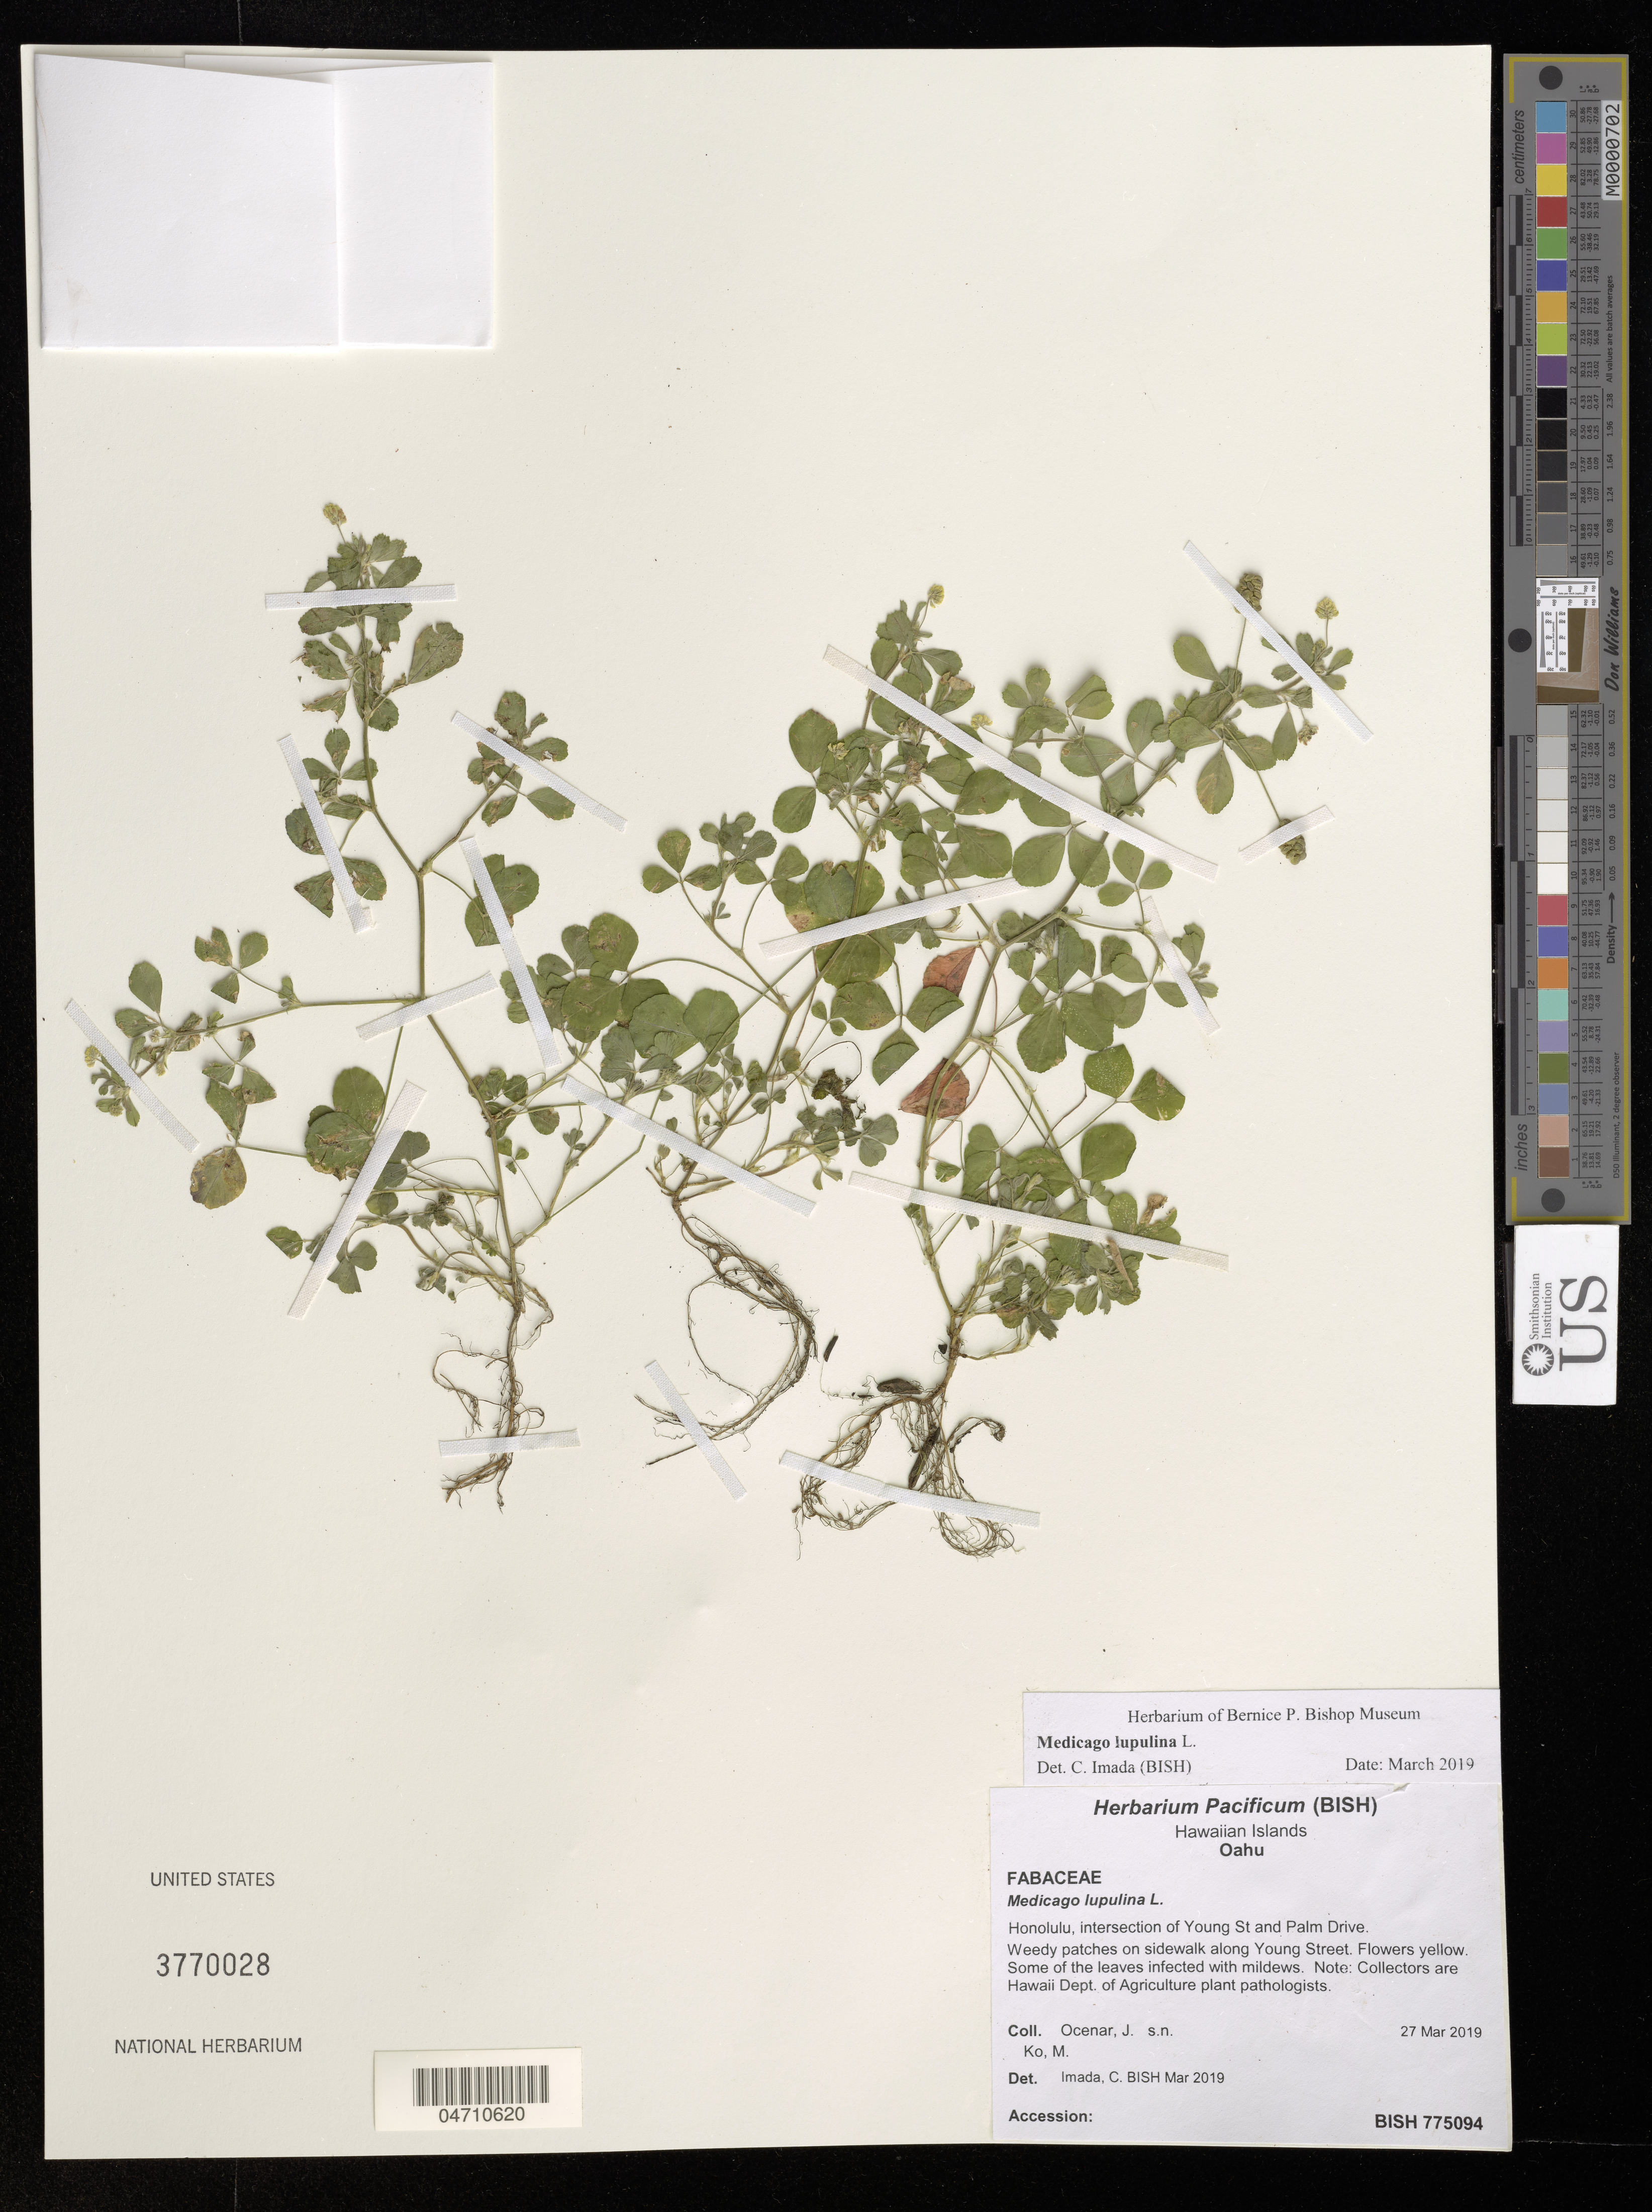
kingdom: Plantae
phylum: Tracheophyta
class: Magnoliopsida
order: Fabales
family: Fabaceae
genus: Medicago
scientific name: Medicago lupulina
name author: L.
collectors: J. Ocenar & M. Ko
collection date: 2019-03-27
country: United States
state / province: Hawaii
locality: Hawaiian Islands. Oahu. Honolulu, intersection of Young St and Palm Drive.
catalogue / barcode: US 3770028